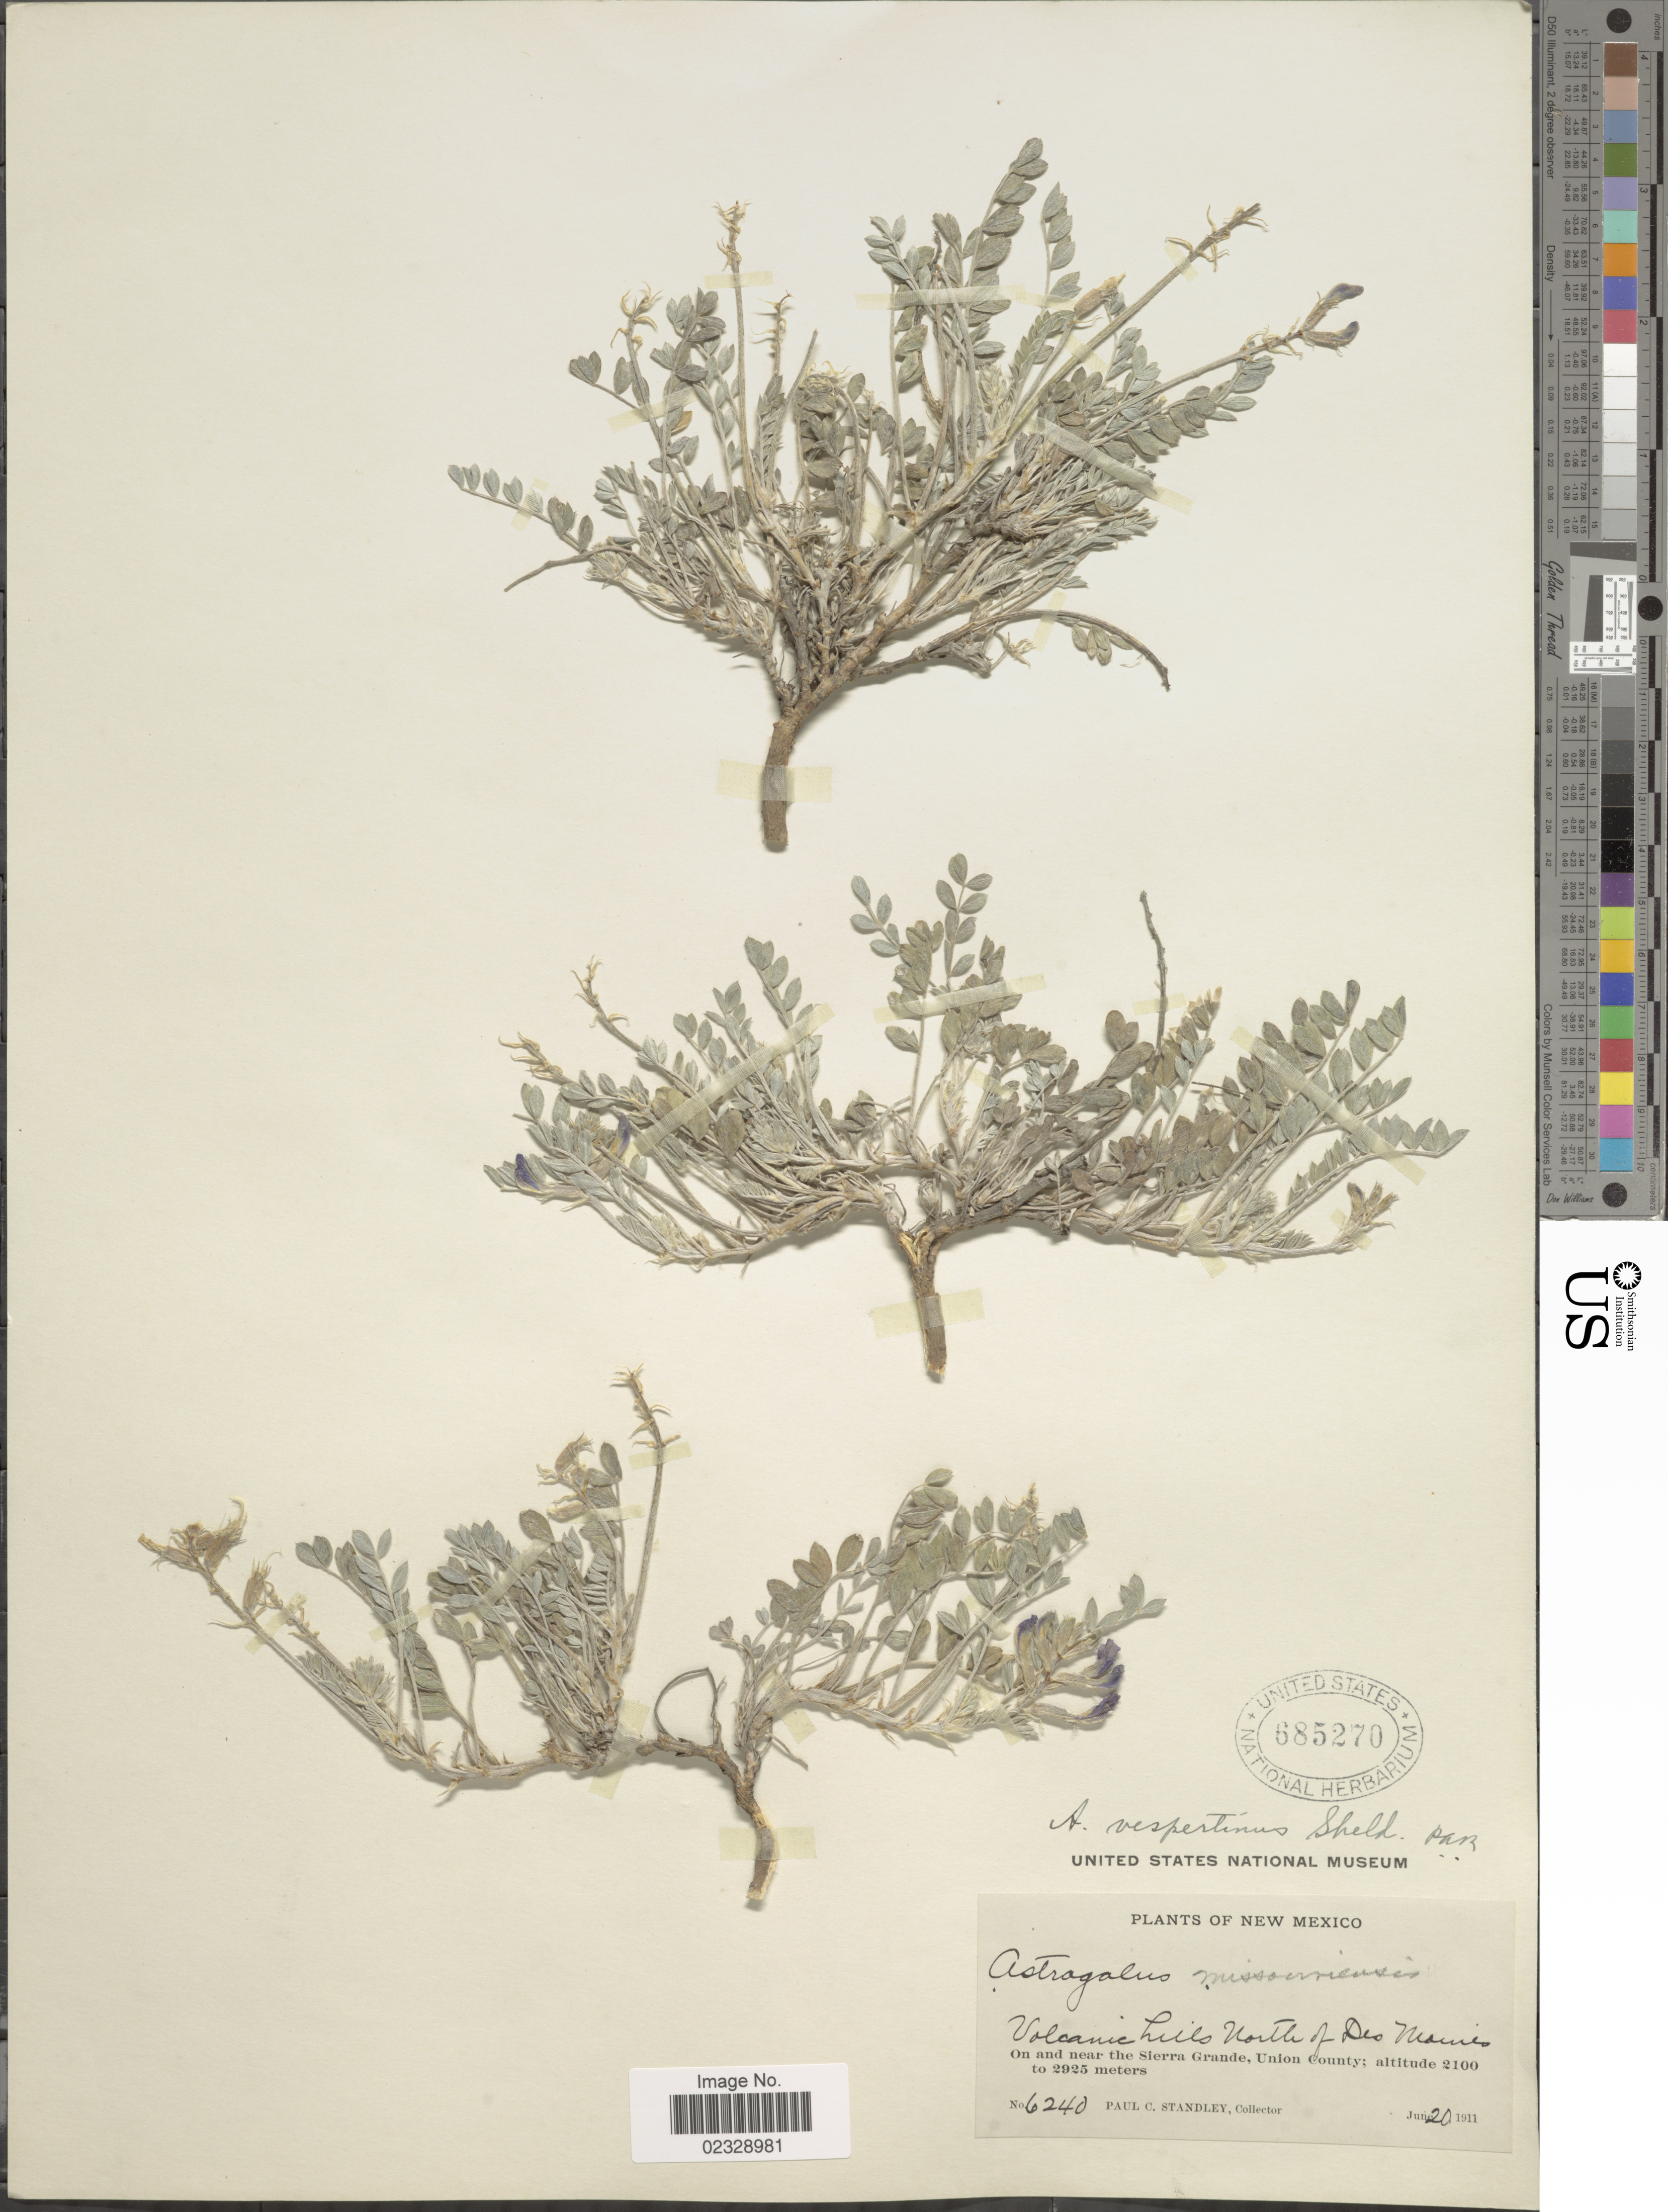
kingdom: Plantae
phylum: Tracheophyta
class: Magnoliopsida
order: Fabales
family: Fabaceae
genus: Astragalus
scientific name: Astragalus vespertinus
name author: E. Sheld.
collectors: P. C. Standley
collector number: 6240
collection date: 1911-06-20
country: United States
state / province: New Mexico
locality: Volcanic hills North of Des Moines, On and near the Sierra Grande, Union County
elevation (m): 2100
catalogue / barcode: US 685270